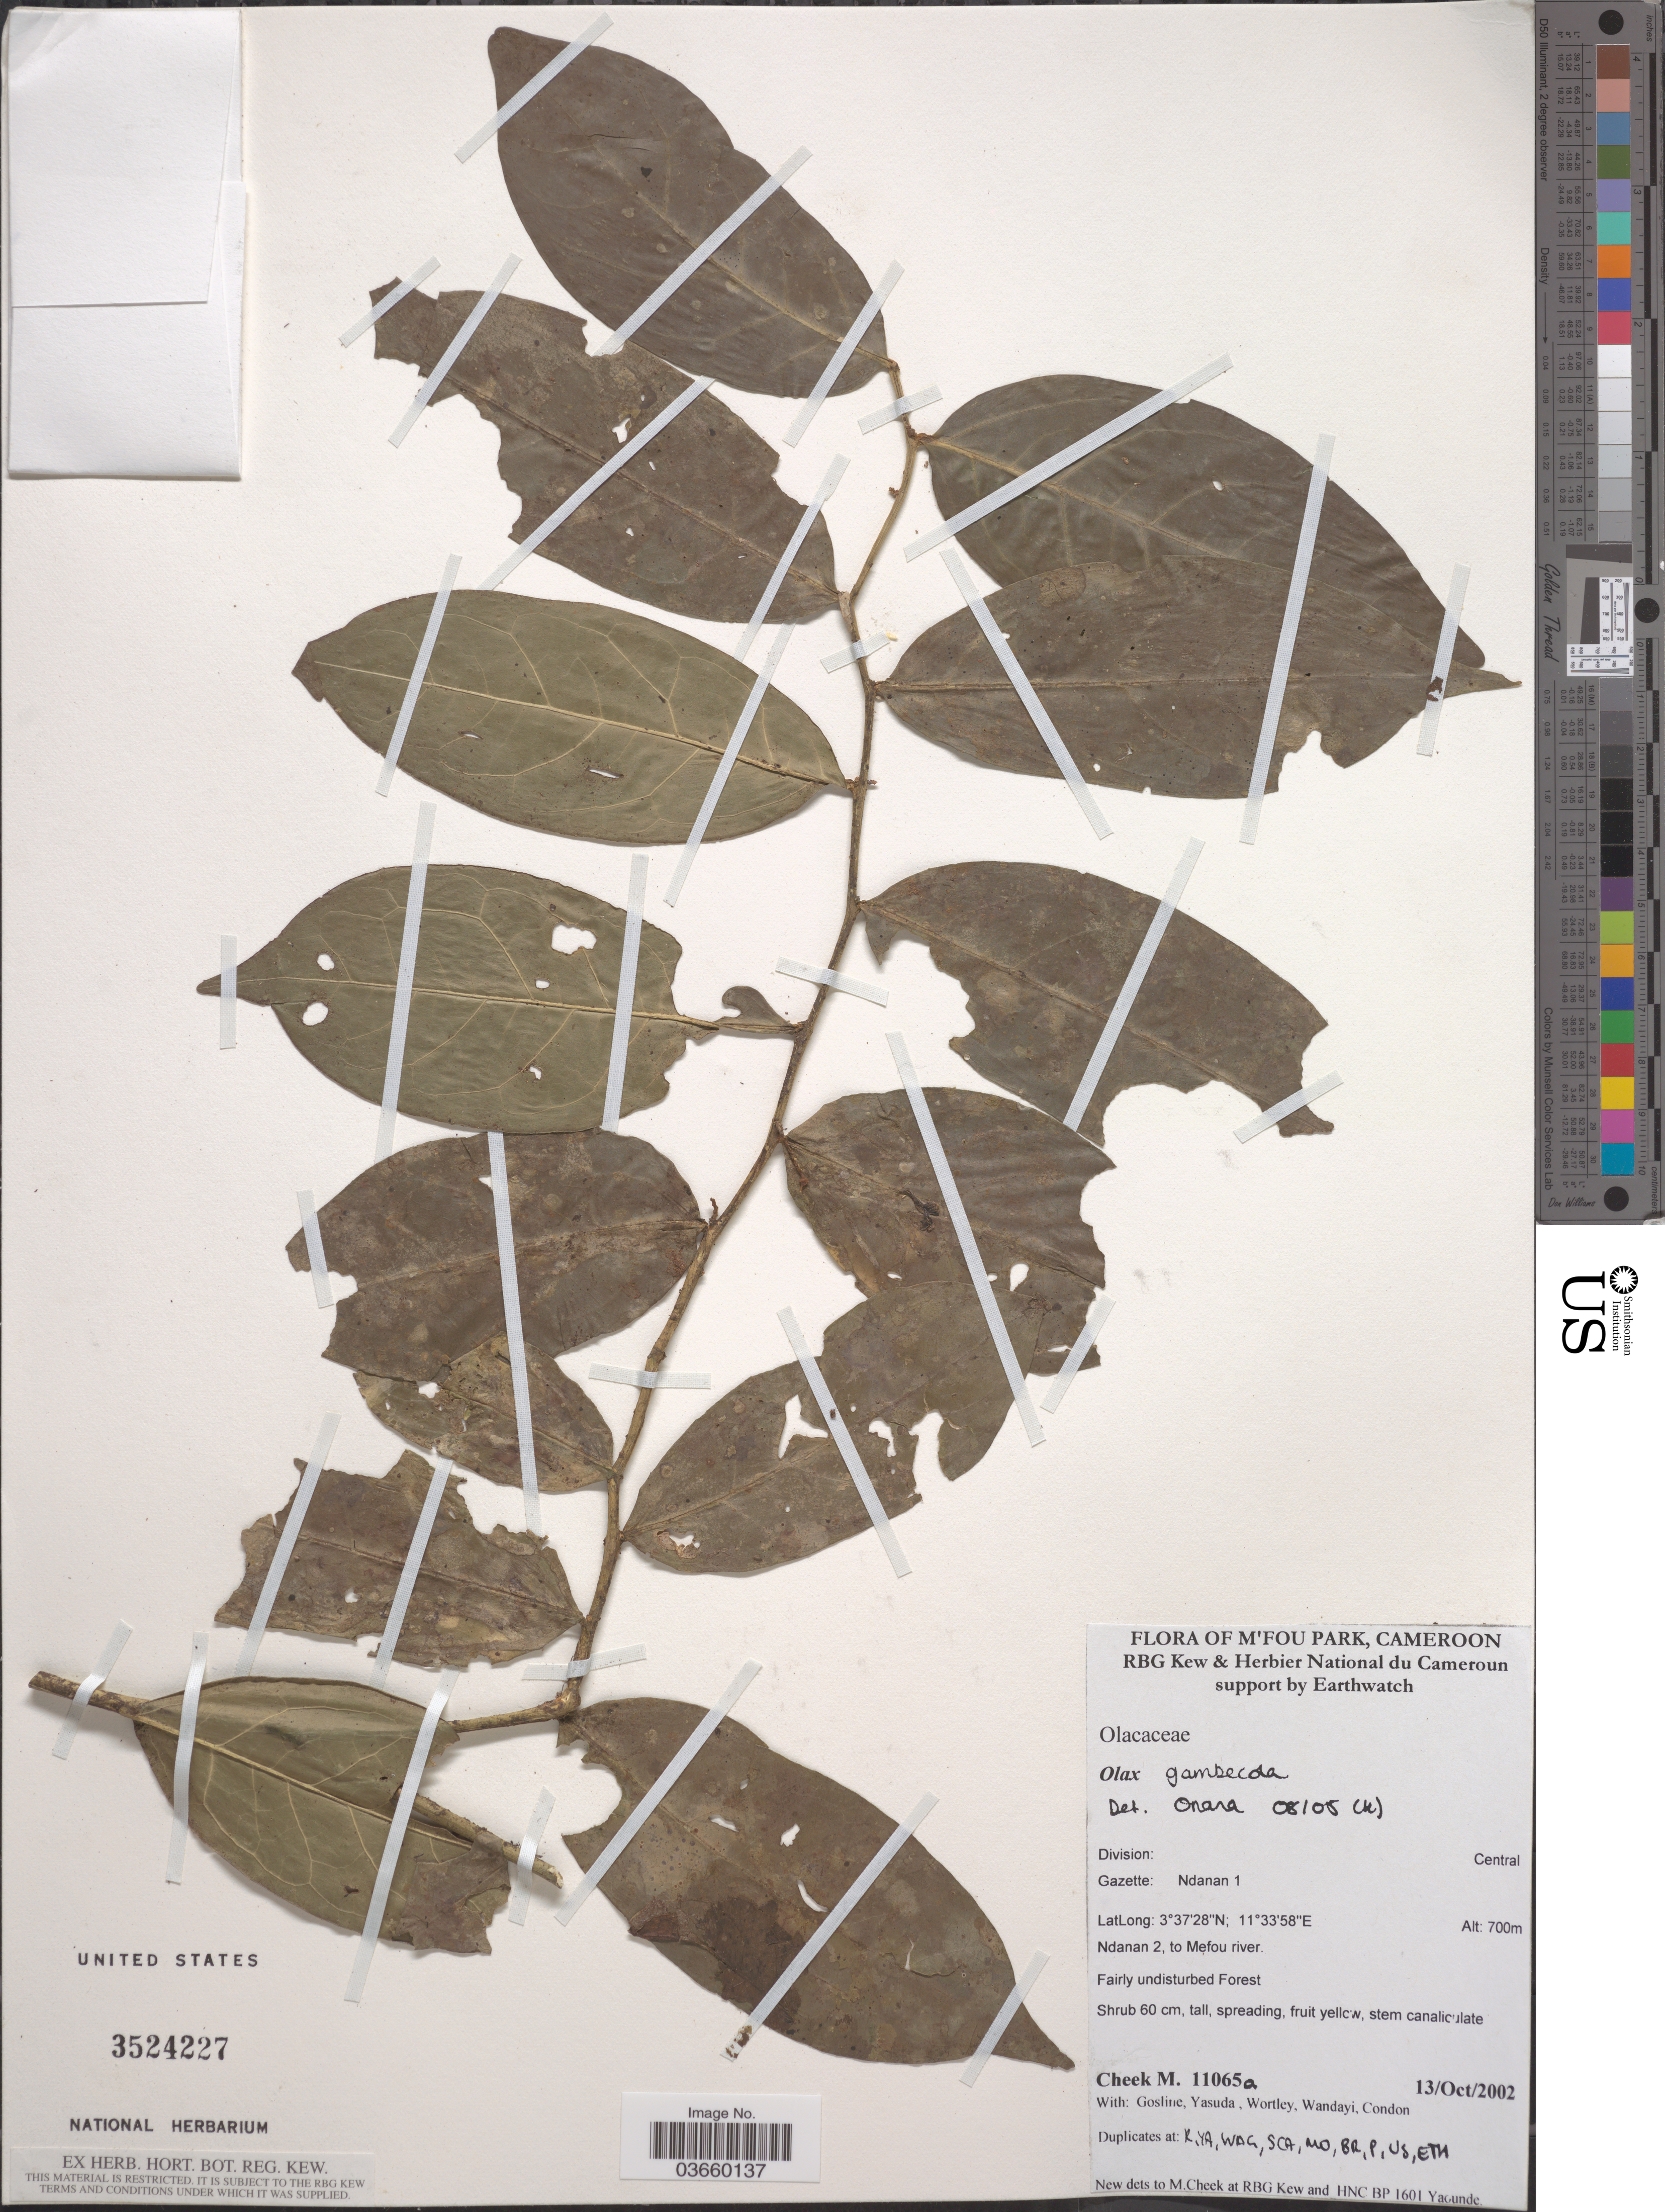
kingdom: Plantae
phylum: Tracheophyta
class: Magnoliopsida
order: Santalales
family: Olacaceae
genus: Olax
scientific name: Olax gambecola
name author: Baill.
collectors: M. Cheek, -. Gosline, -. Yasuda, Wortley & et al.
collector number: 11065a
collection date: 2002-10-13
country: Cameroon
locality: M'fou Park. Division: Central. Gazette: Ndanan 1. Ndanan 2, to Mefou river.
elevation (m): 700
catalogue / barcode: US 3524227